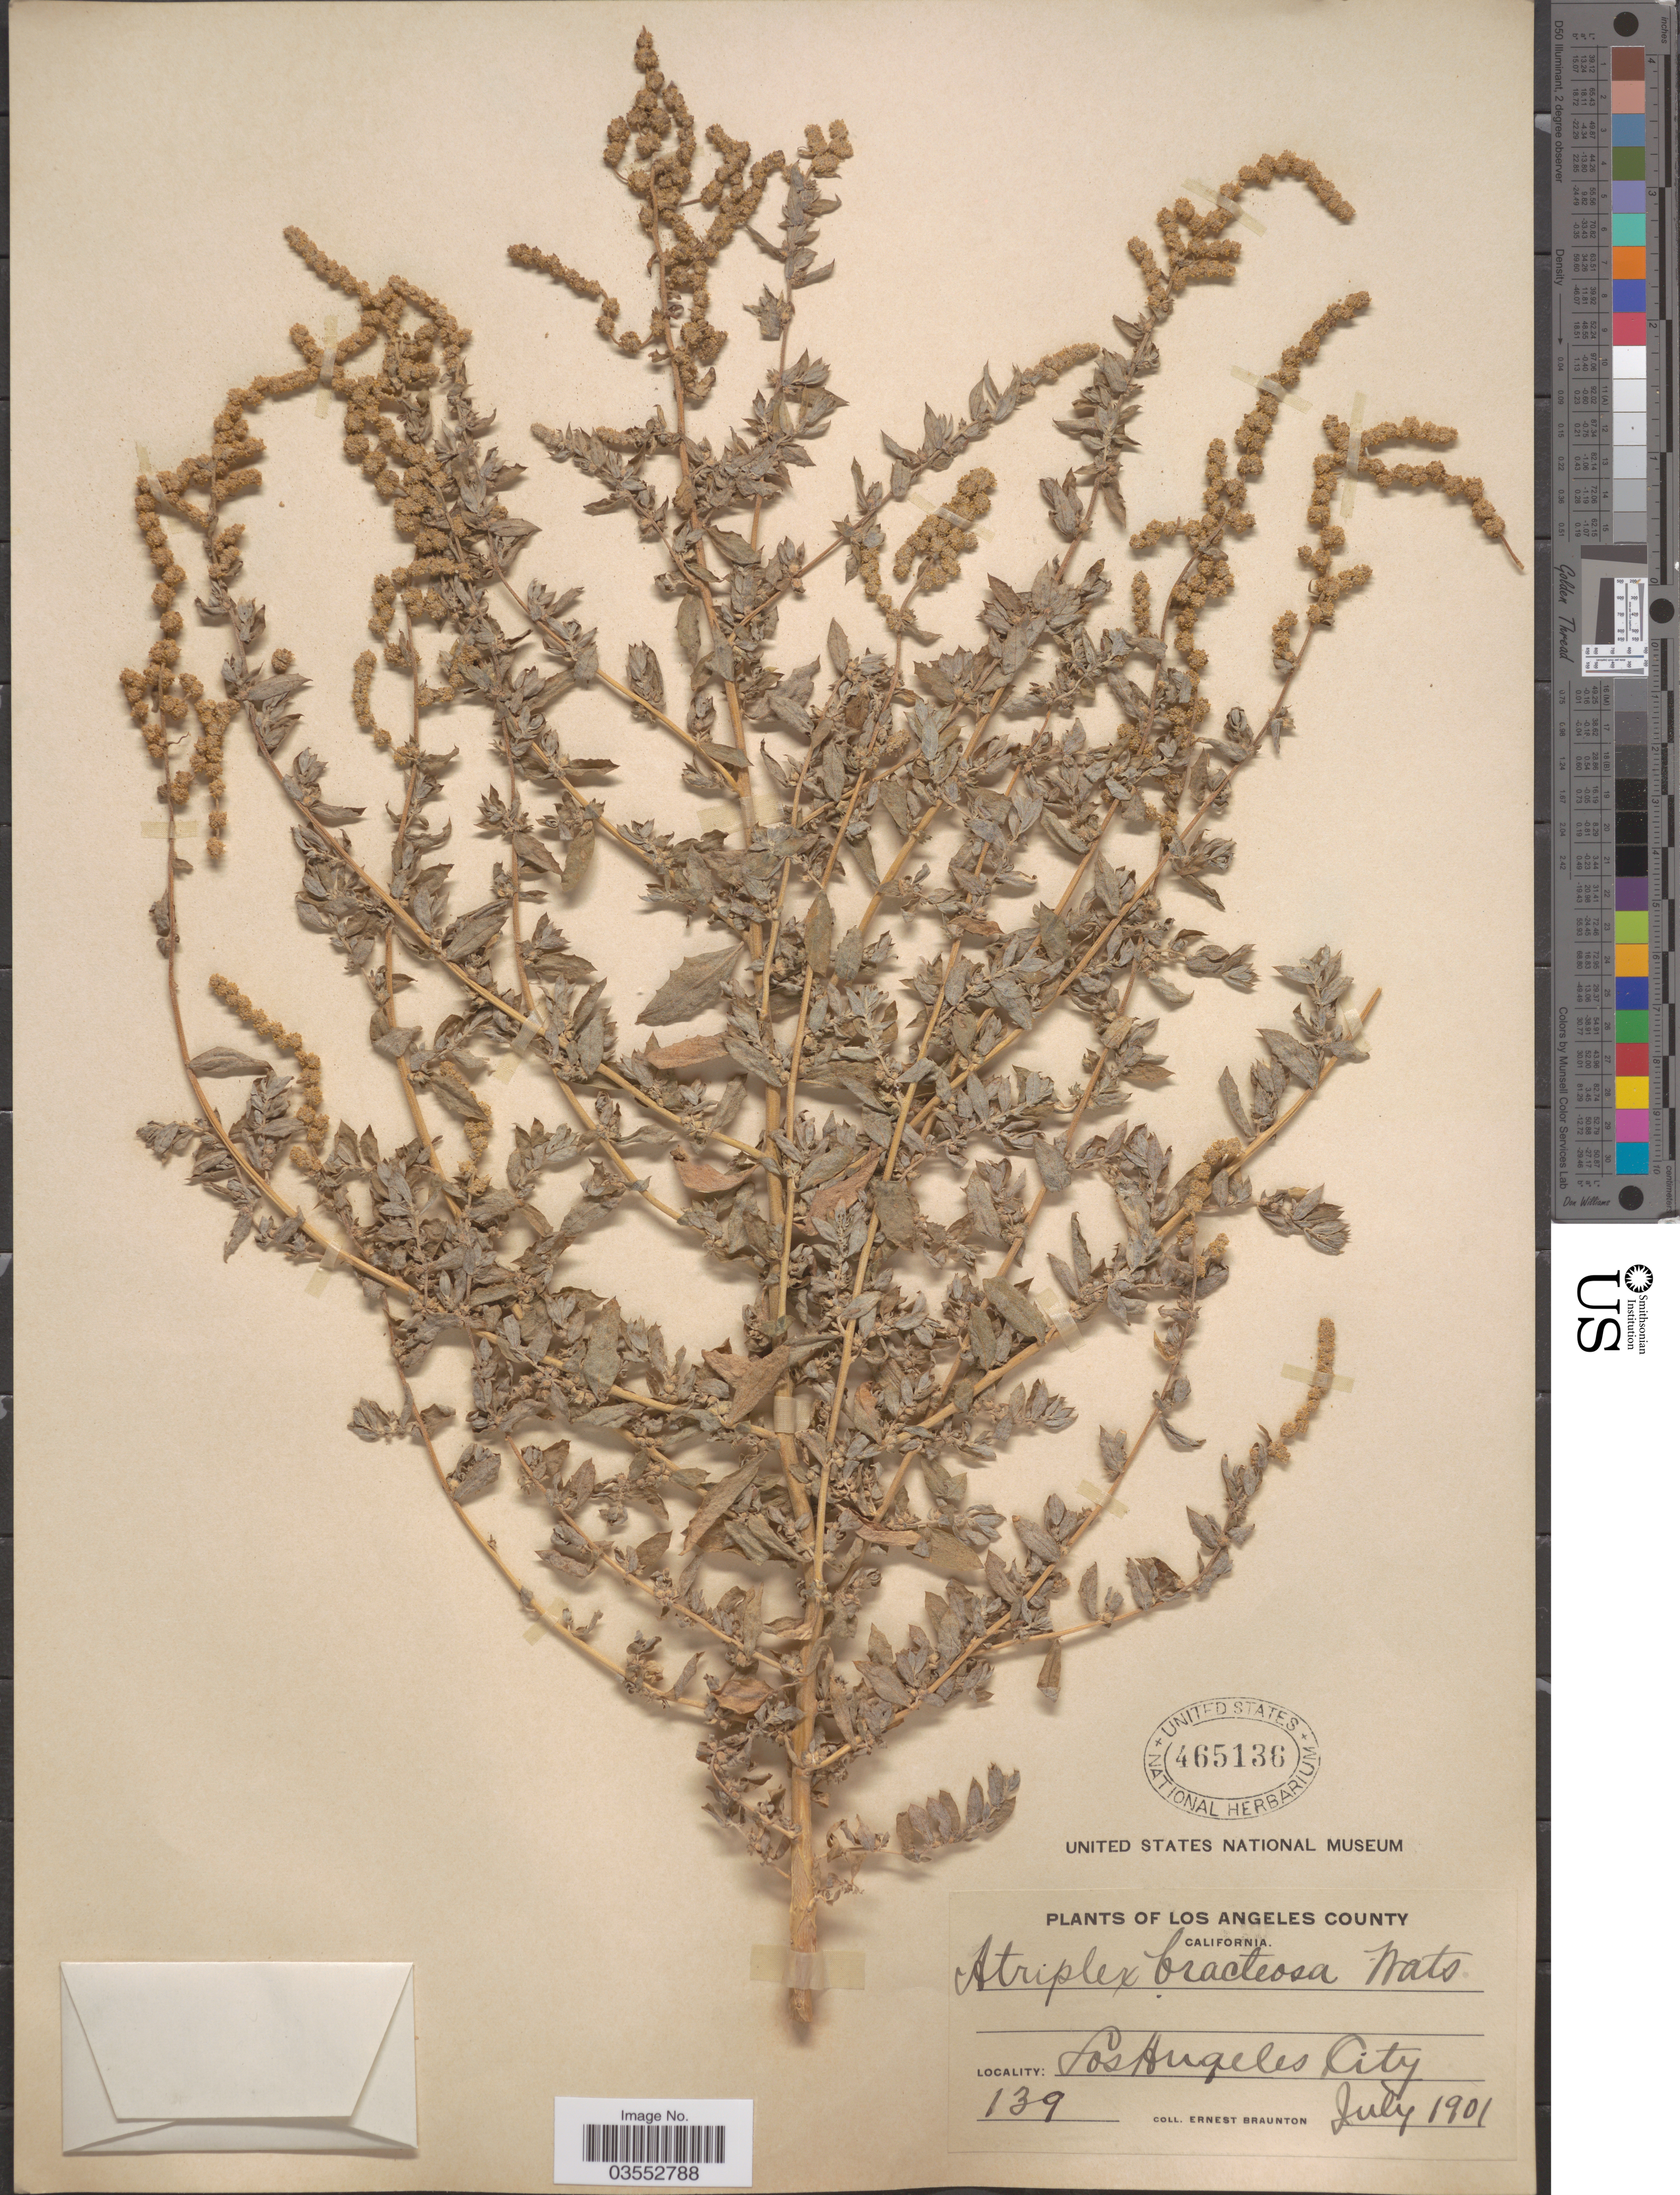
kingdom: Plantae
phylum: Tracheophyta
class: Magnoliopsida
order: Caryophyllales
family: Amaranthaceae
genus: Atriplex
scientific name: Atriplex serenana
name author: A. Nelson ex Abrams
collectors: E. Braunton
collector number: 139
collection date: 1901-07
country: United States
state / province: California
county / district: Los Angeles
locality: Los Angeles County. Los Angeles City.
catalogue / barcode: US 465136